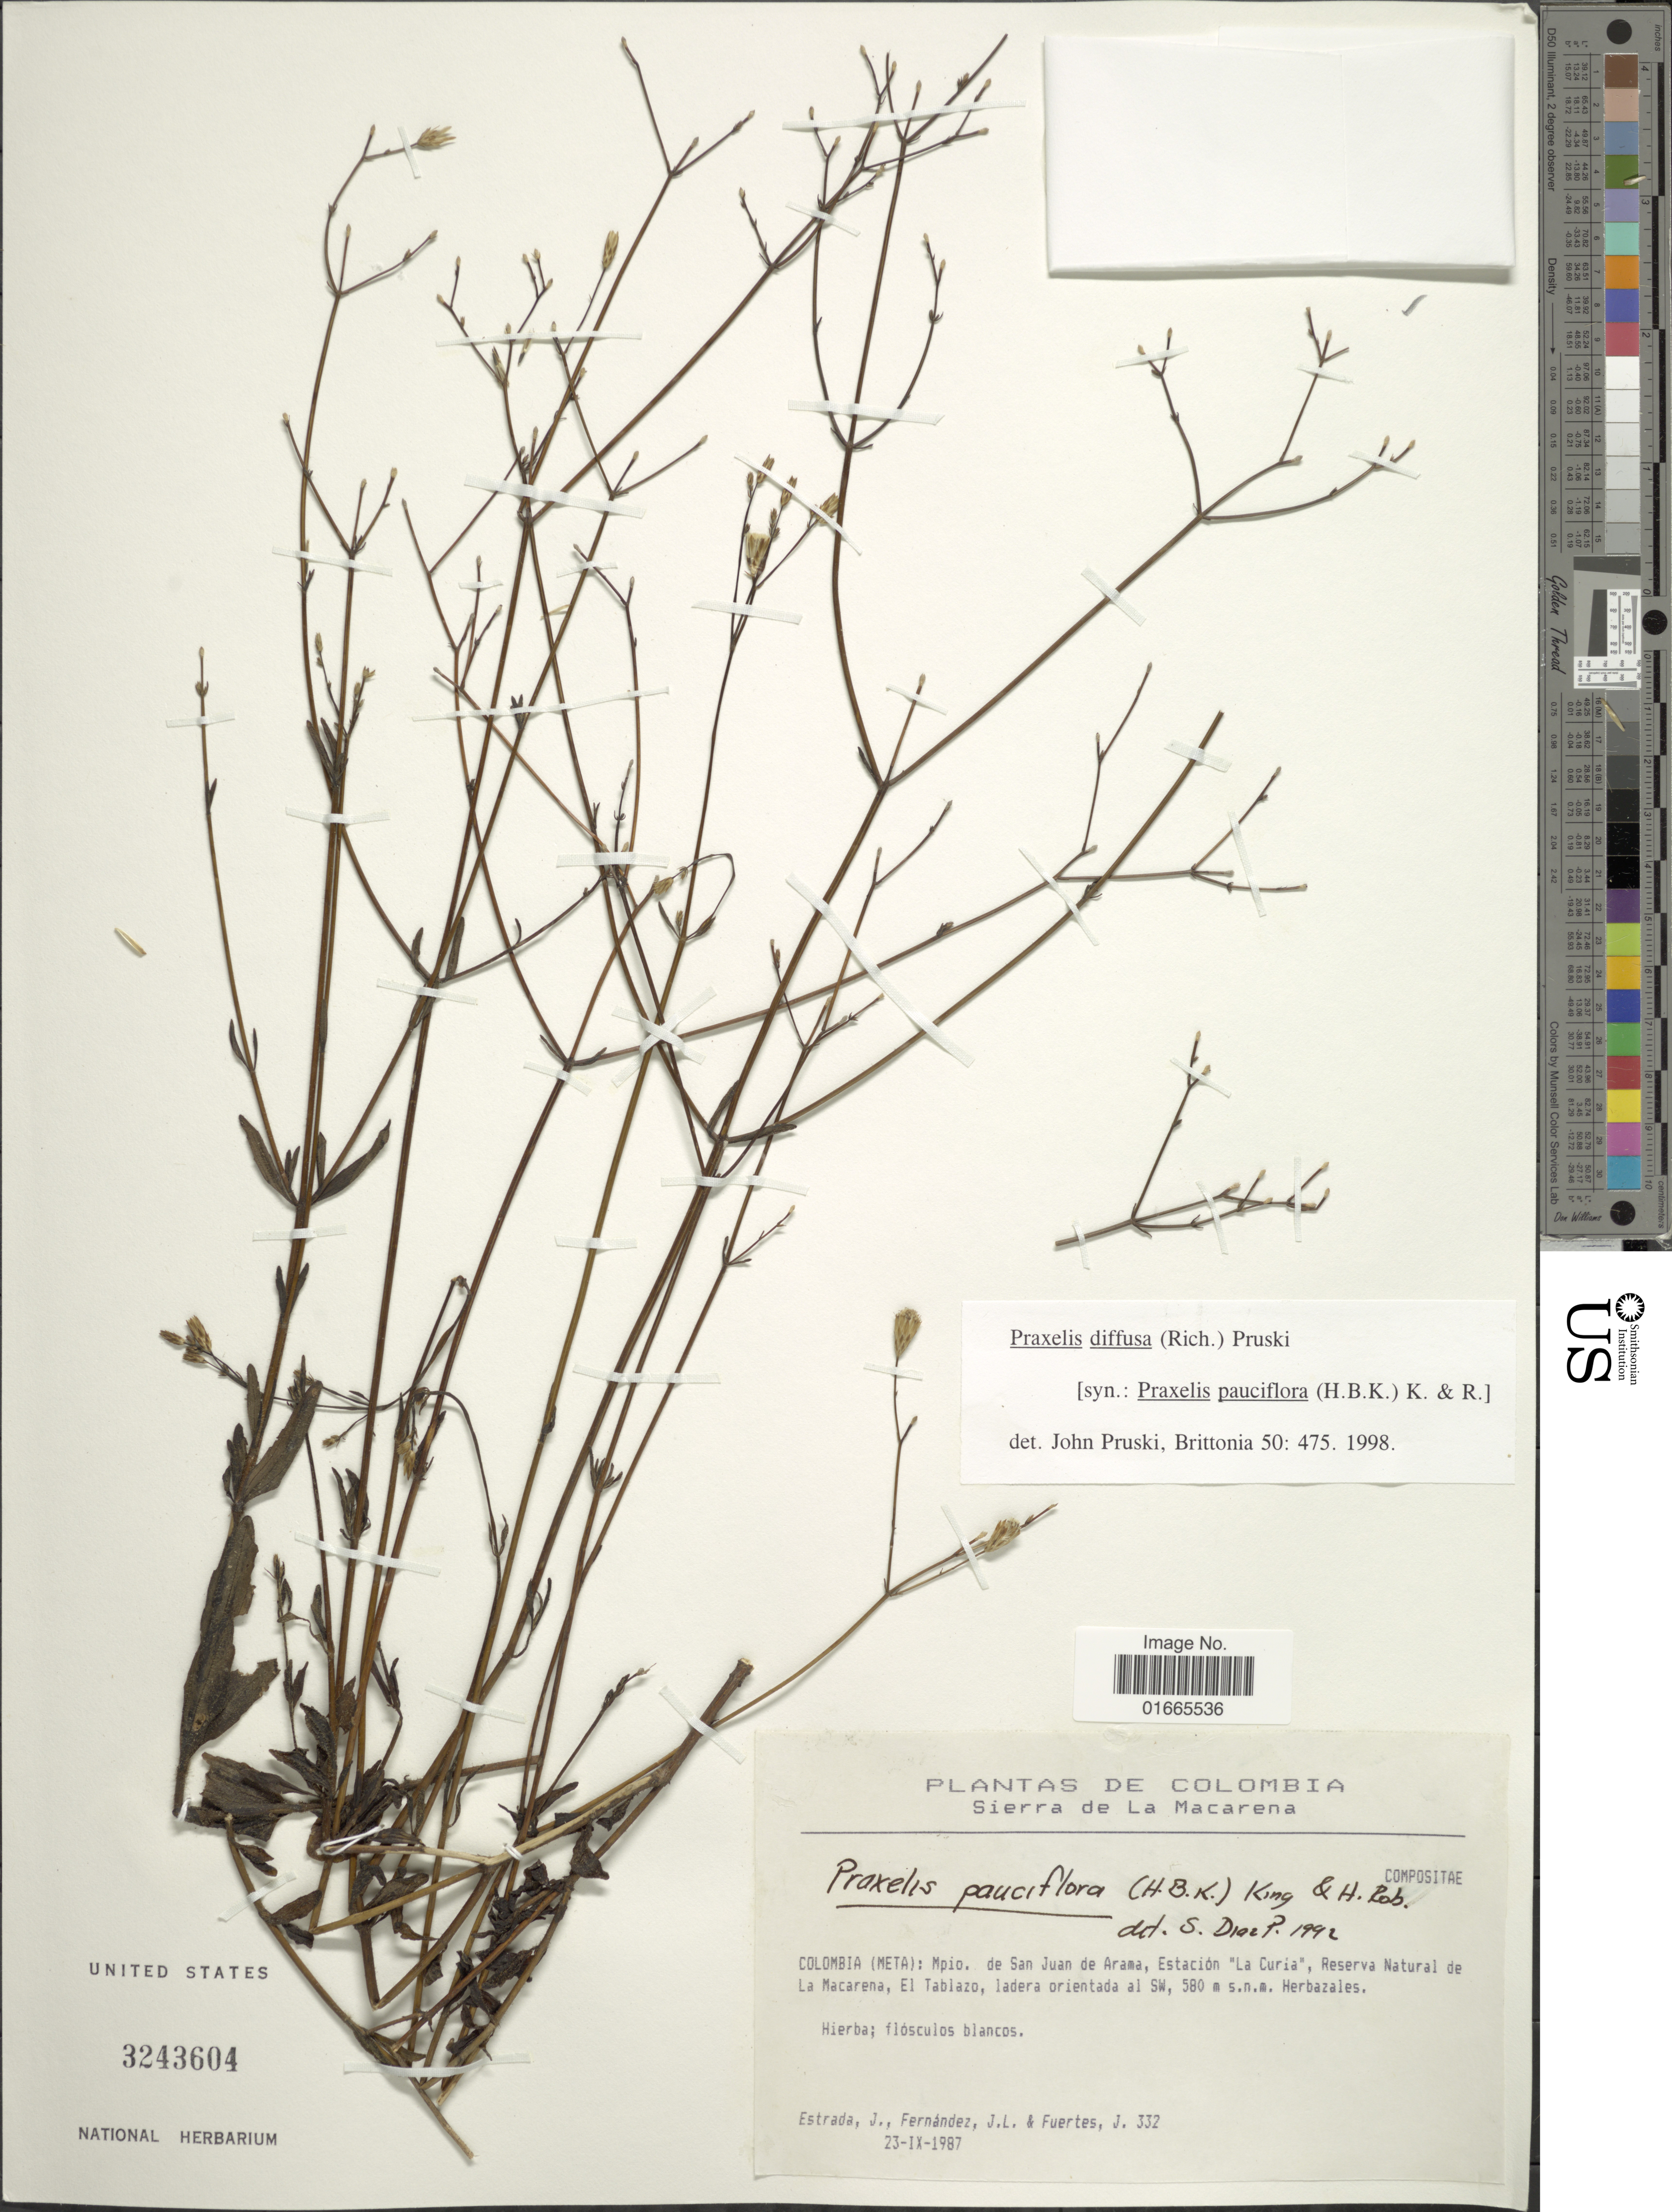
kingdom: Plantae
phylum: Tracheophyta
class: Magnoliopsida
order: Asterales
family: Asteraceae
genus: Praxelis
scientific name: Praxelis diffusa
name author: (Rich.) Pruski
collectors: J. Fernández & J. Fuertes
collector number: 332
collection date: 1987-09-23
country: Colombia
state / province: Meta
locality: Sierra de La Macarena, Mpio. de San Juan de Arama, Estacíon "La Curia", Reserva Natural de La Macarena, El Tablazo.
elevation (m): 580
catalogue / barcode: US 3243604